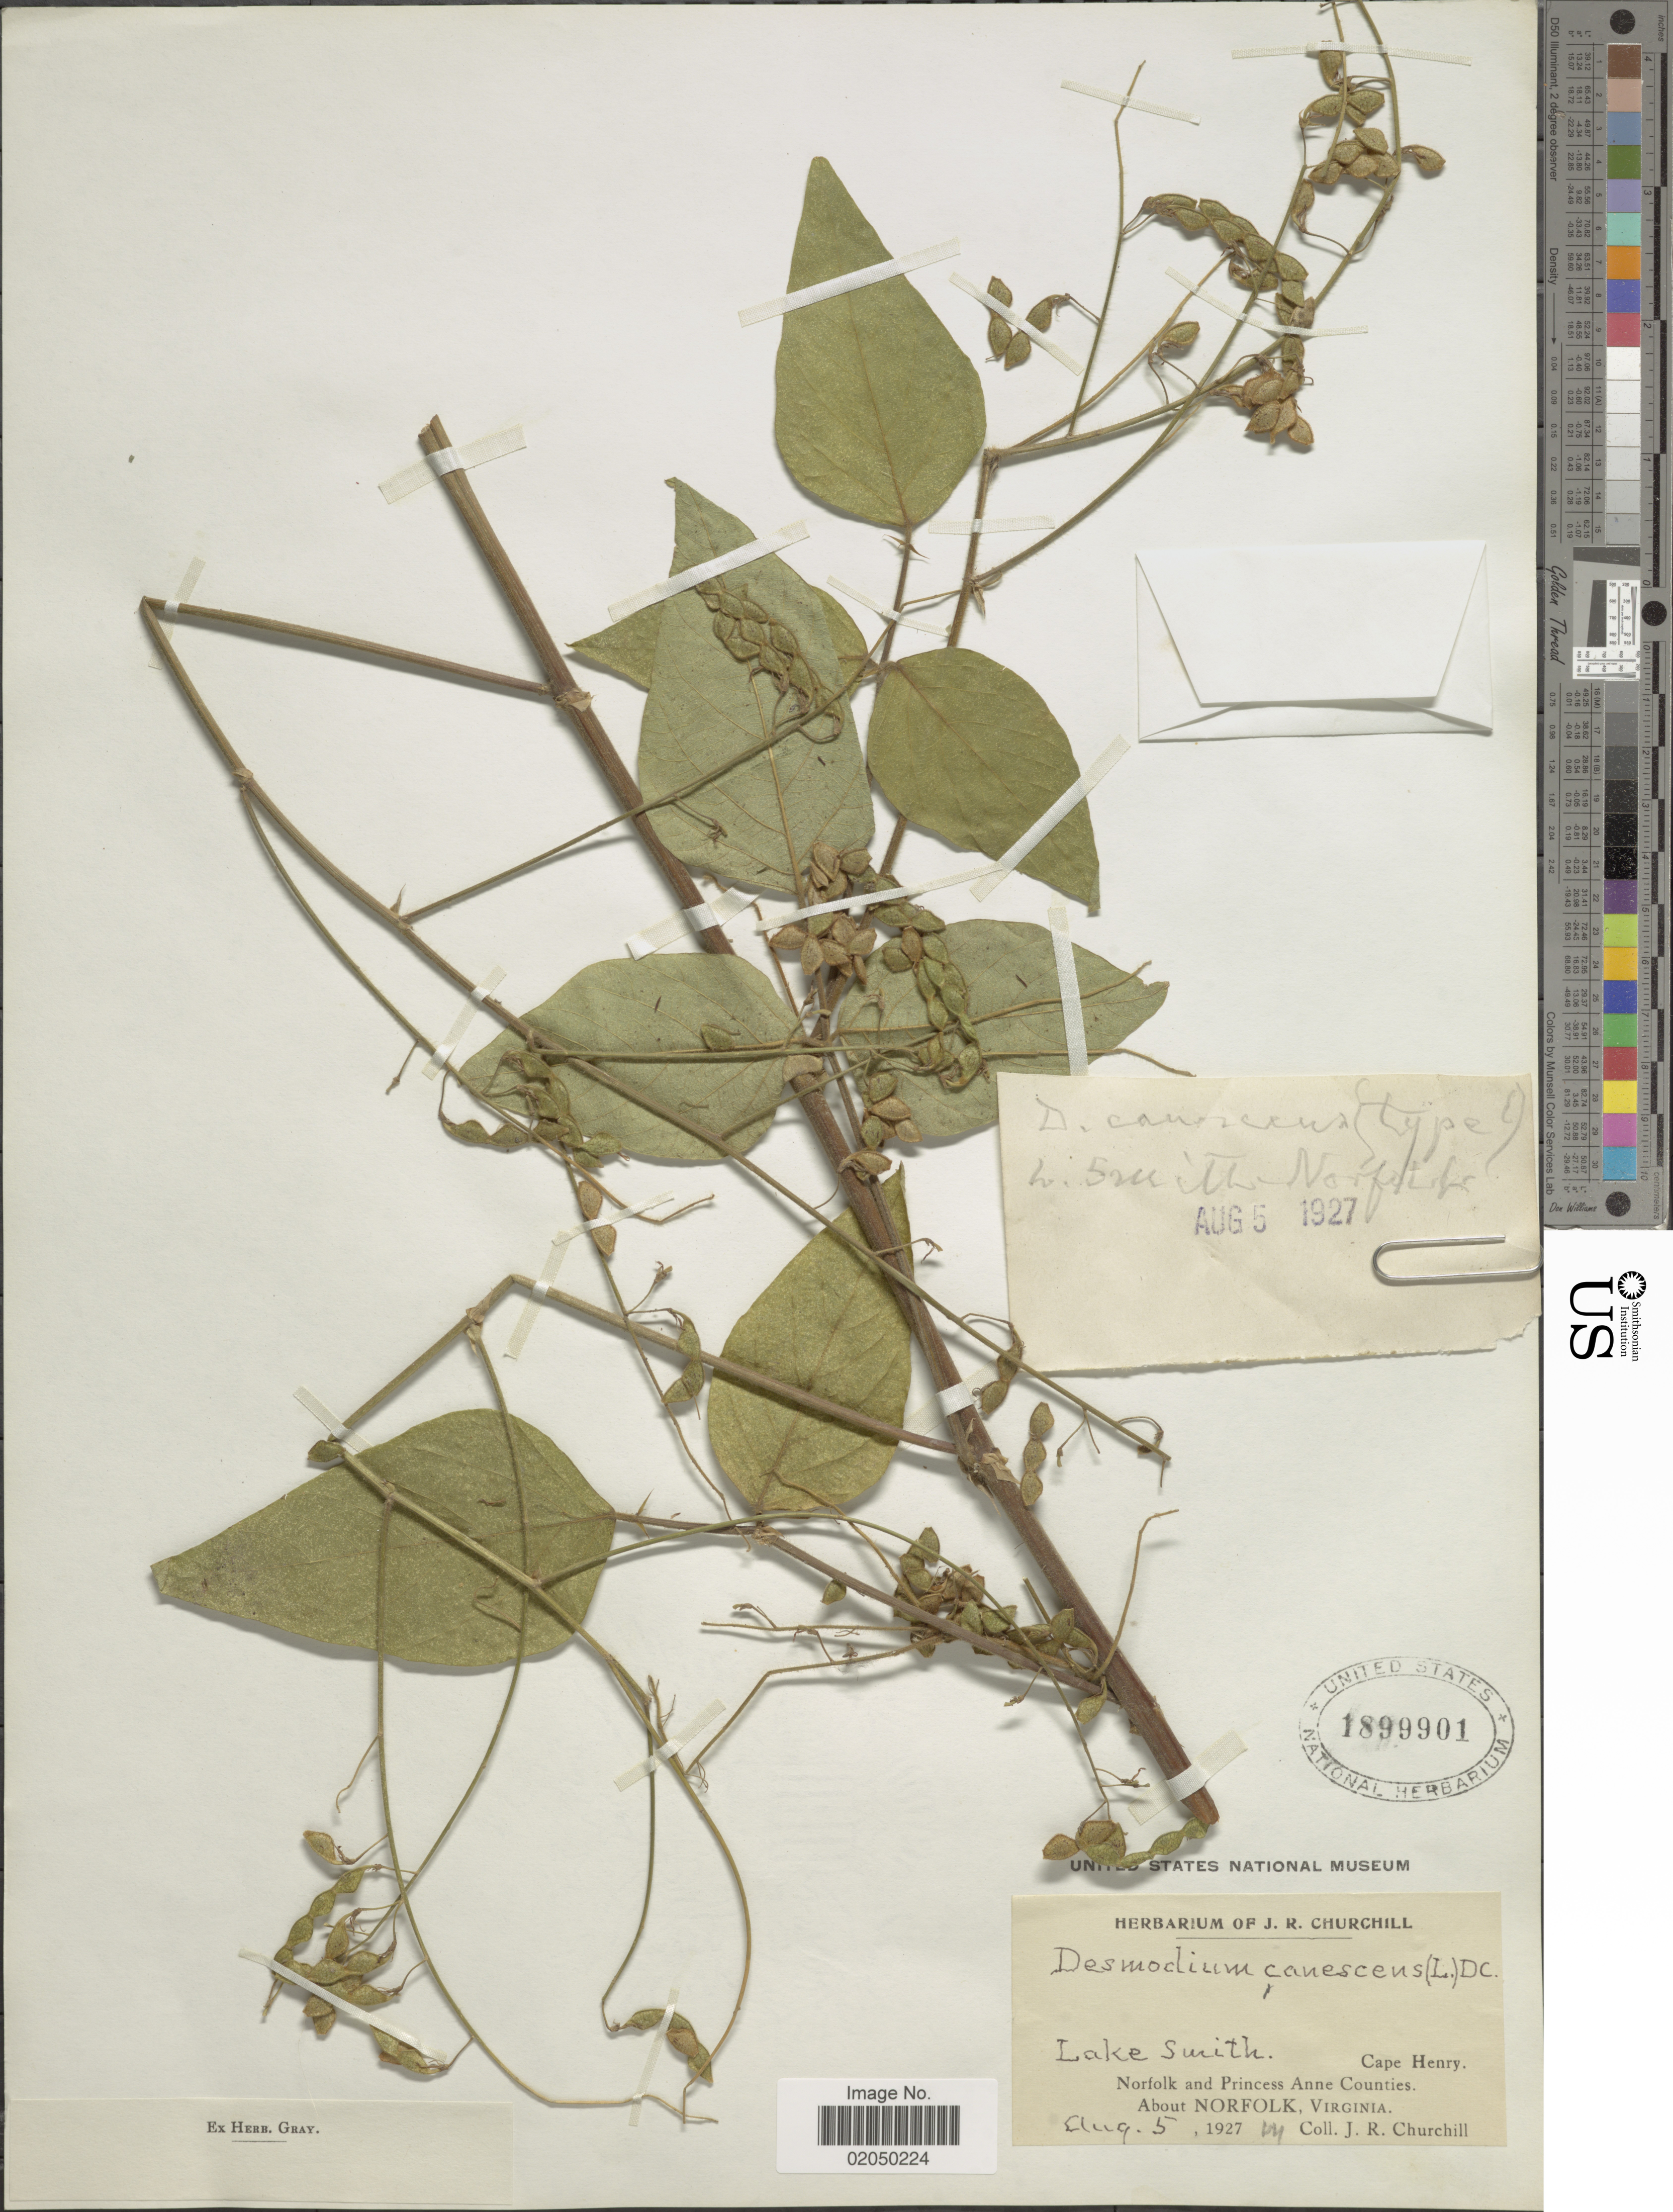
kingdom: Plantae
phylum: Tracheophyta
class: Magnoliopsida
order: Fabales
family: Fabaceae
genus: Desmodium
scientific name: Desmodium canescens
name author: (L.) DC.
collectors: J. Churchill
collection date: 1927-08-05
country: United States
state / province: Virginia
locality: Lake Surith, Cape Henry, Norfolk and Princess Anne Counties. About Norfolk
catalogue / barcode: US 1899901